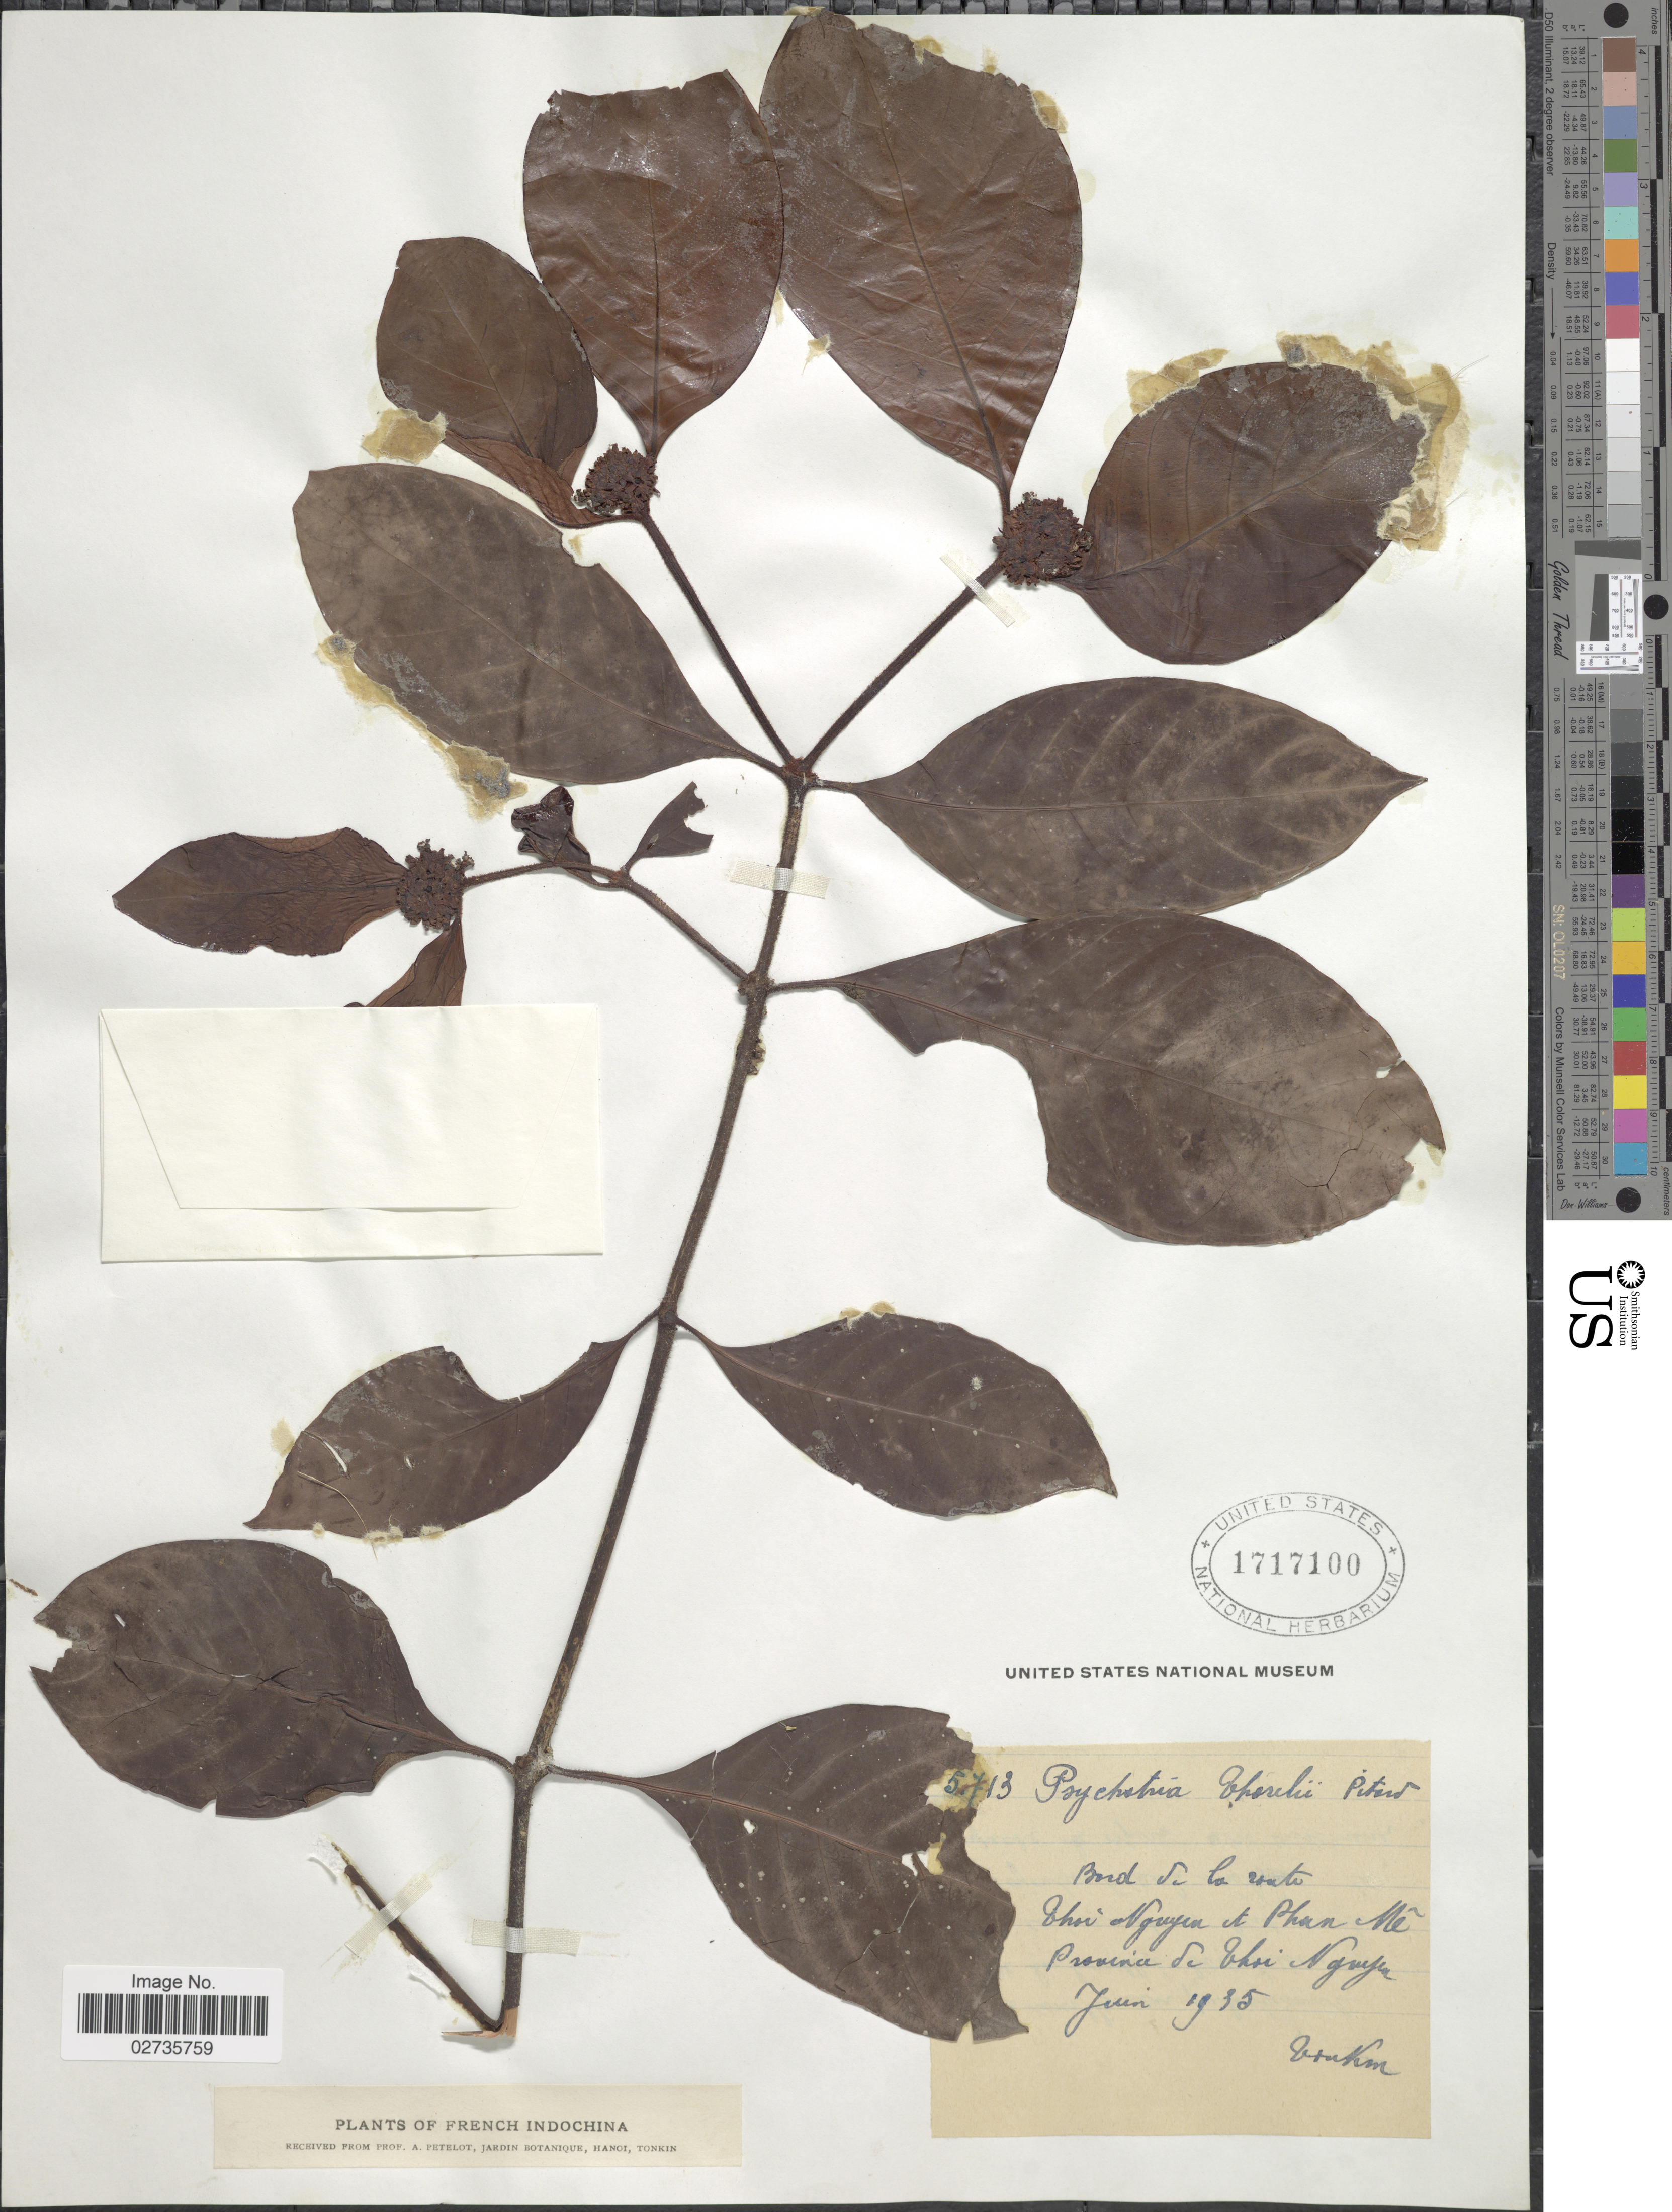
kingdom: Plantae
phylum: Tracheophyta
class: Magnoliopsida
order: Gentianales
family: Rubiaceae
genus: Psychotria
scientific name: Psychotria thorelii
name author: Pit.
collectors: ex herb. Jardin Botanique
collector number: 5713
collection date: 1935-06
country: Vietnam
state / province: Thai Nguyen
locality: French Indochina, Tonkin, Bord de la route Thai Nguyen et Phan Nê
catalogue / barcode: US 1717100